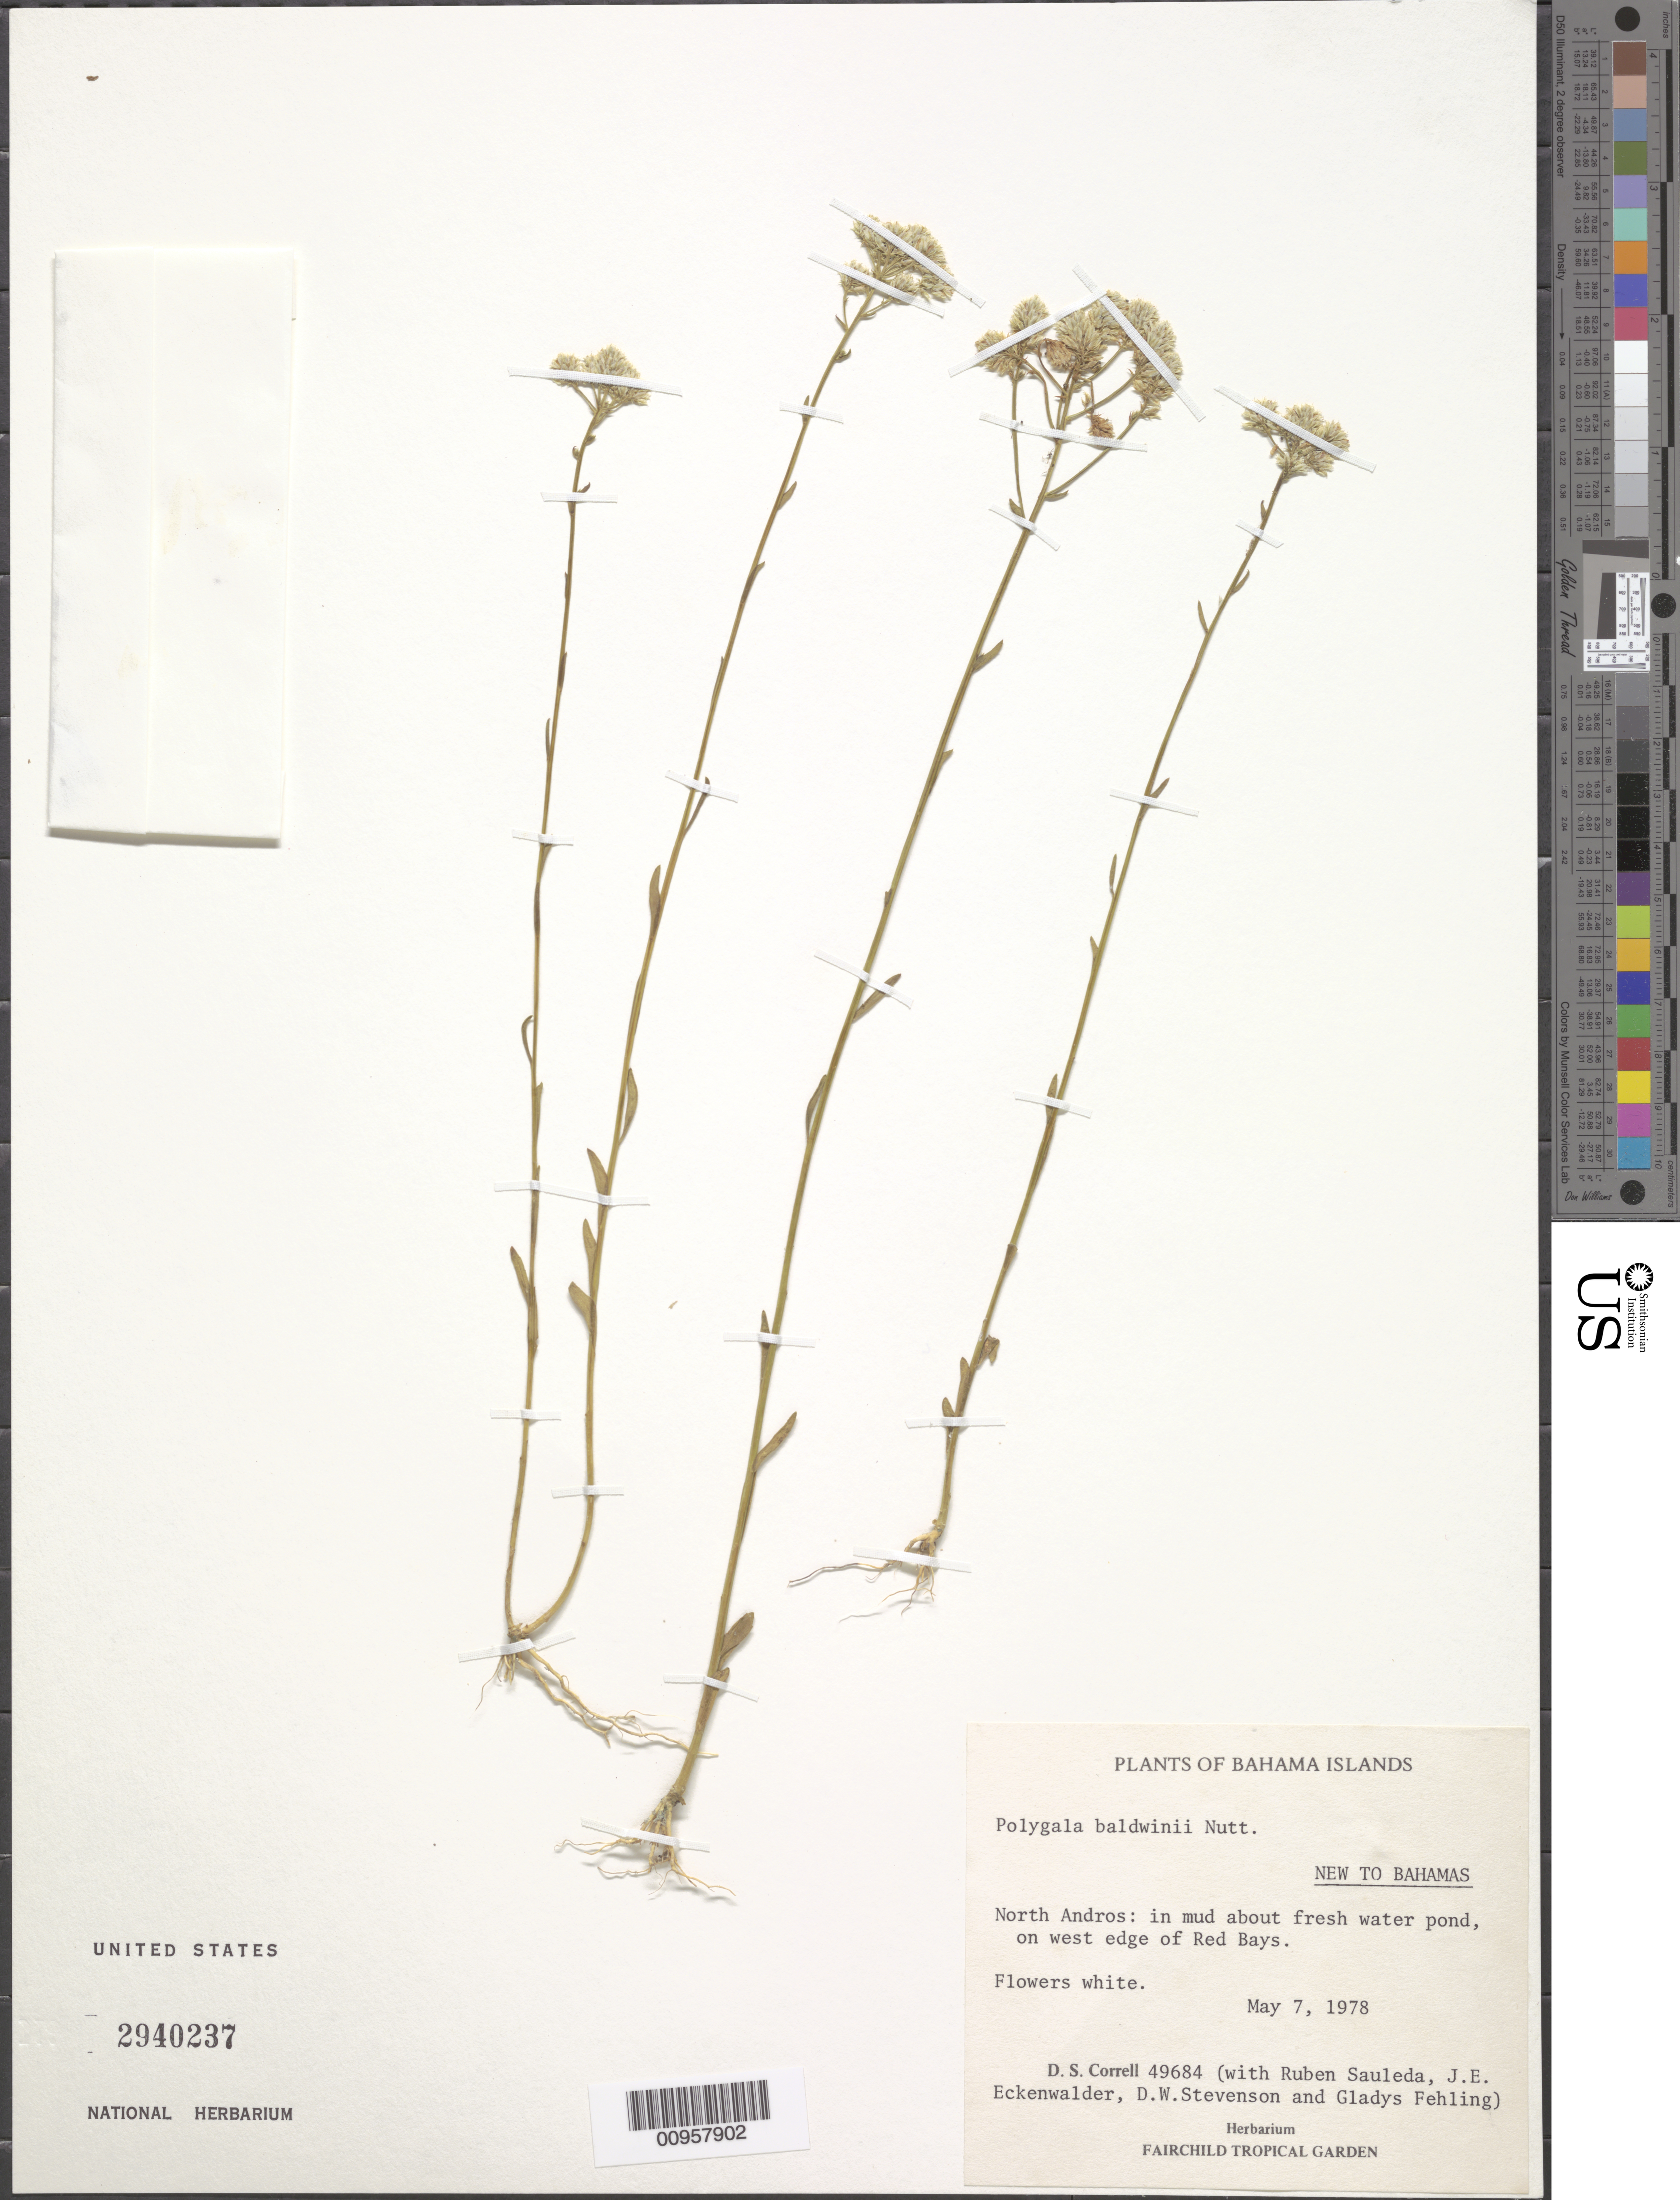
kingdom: Plantae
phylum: Tracheophyta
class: Magnoliopsida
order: Fabales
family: Polygalaceae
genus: Polygala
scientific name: Polygala balduinii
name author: Nutt.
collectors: D. S. Correll, R. Sauleda, J. Eckenwalder, D. W. Stevenson & G. Fehling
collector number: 49684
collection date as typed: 07 May 1978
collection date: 1978-05-07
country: Bahamas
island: North Andros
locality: On west edge of Red Bays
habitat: In mud about fresh water pond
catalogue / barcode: US 2940237